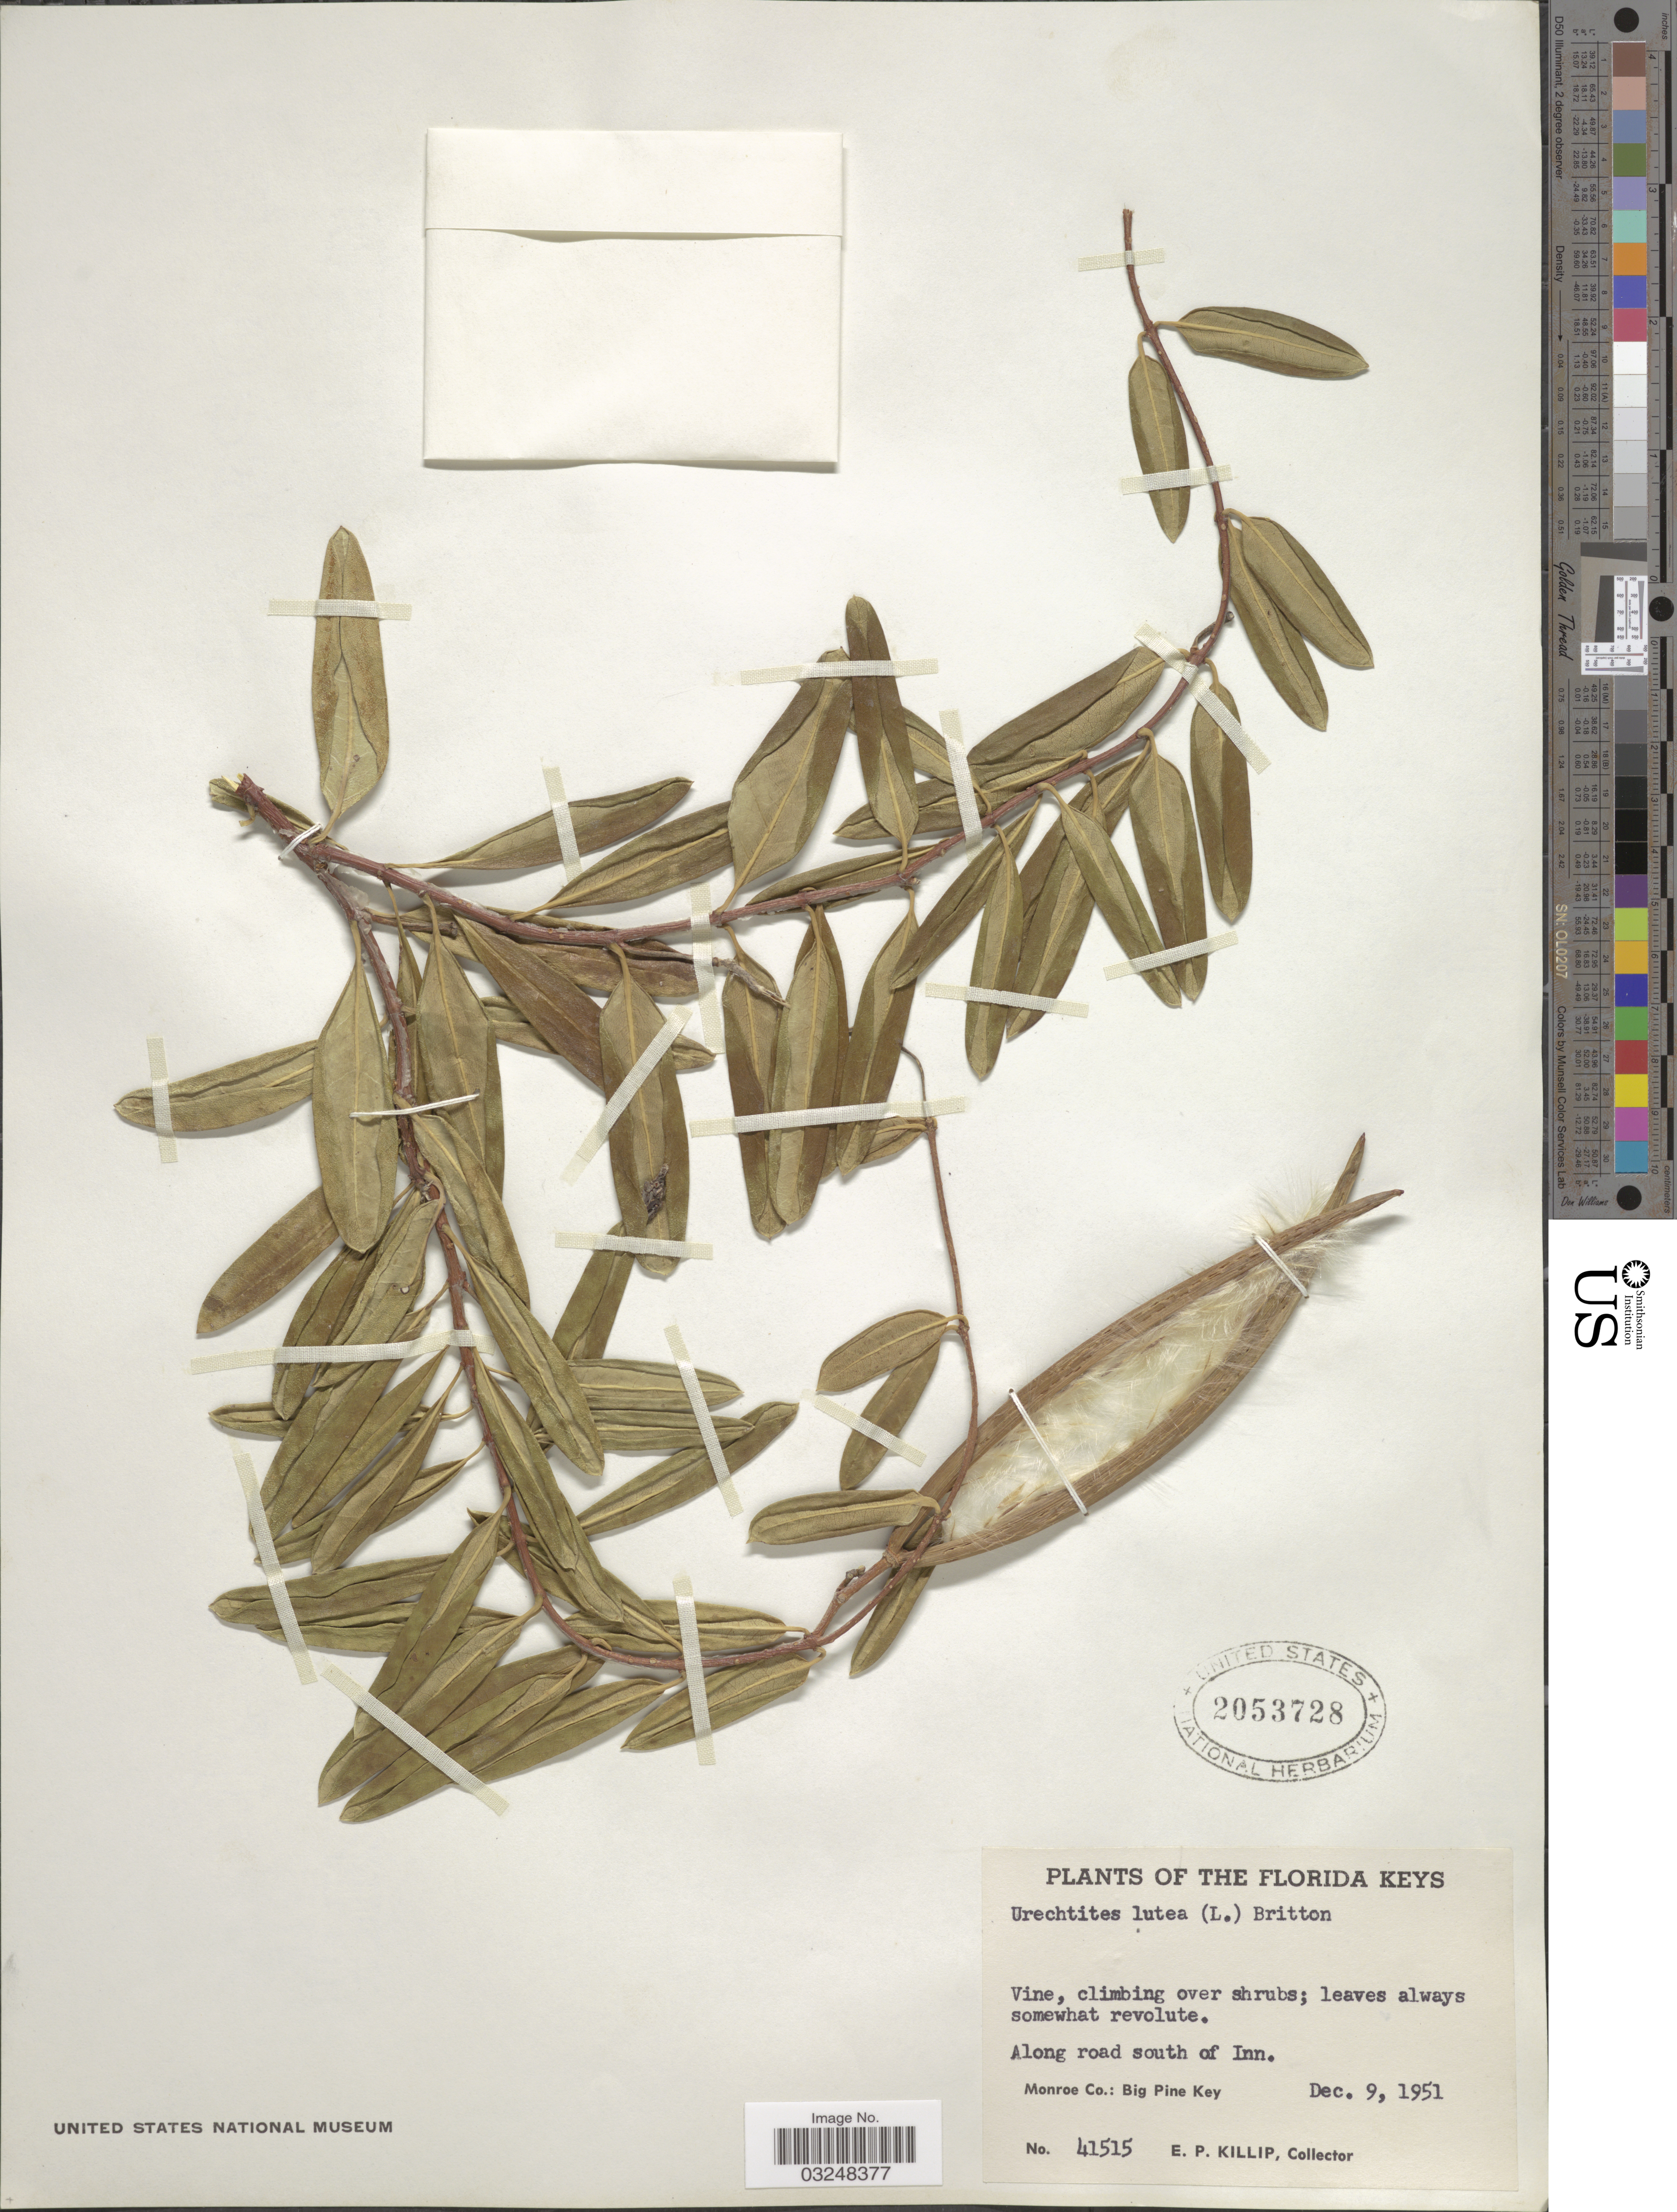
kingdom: Plantae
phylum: Tracheophyta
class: Magnoliopsida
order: Gentianales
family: Apocynaceae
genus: Urechites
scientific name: Urechites lutea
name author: (L.) Britton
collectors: E. P. Killip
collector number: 41515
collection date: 1951-12-09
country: United States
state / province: Florida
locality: The Florida Keys. Along road south of Inn. Monroe Co.: Big Pine Key.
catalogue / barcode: US 2053728